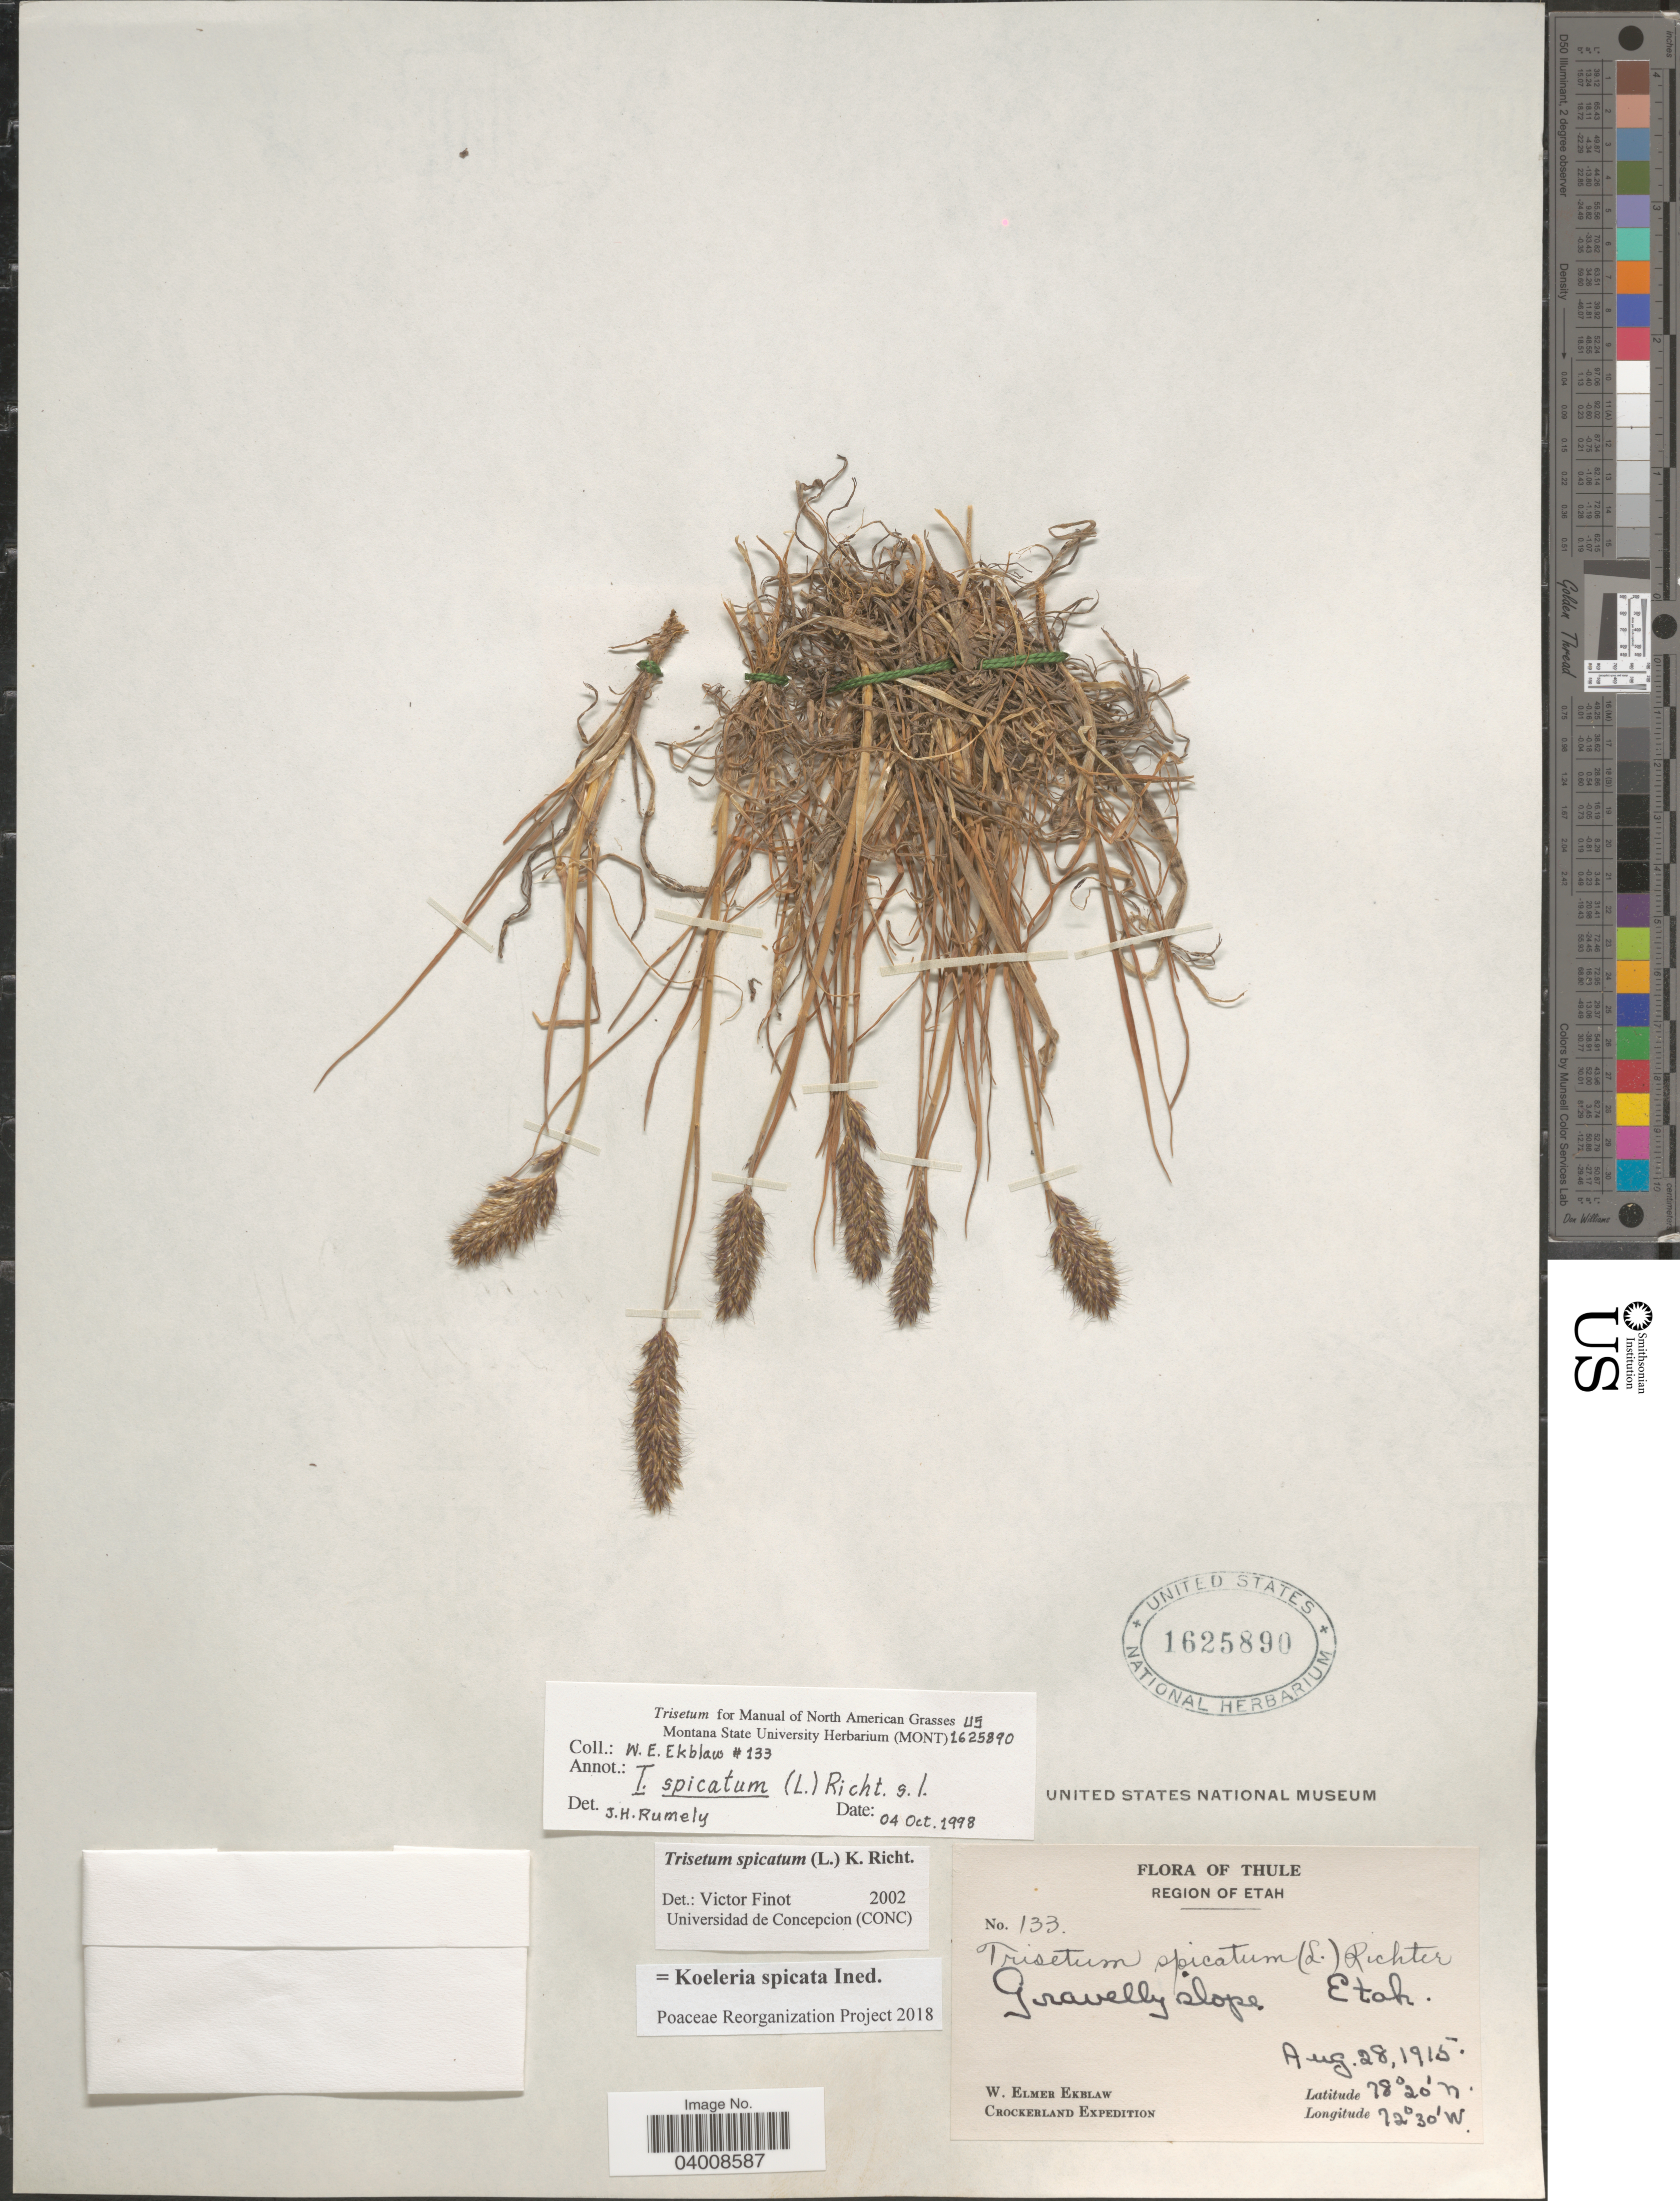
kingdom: Plantae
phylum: Tracheophyta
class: Liliopsida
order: Poales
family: Poaceae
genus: Koeleria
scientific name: Koeleria spicata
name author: (L.) Barberá et al.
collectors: W. Ekblaw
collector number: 133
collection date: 1915-08-28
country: Greenland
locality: Thule. Region of Etah.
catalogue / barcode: US 1625890